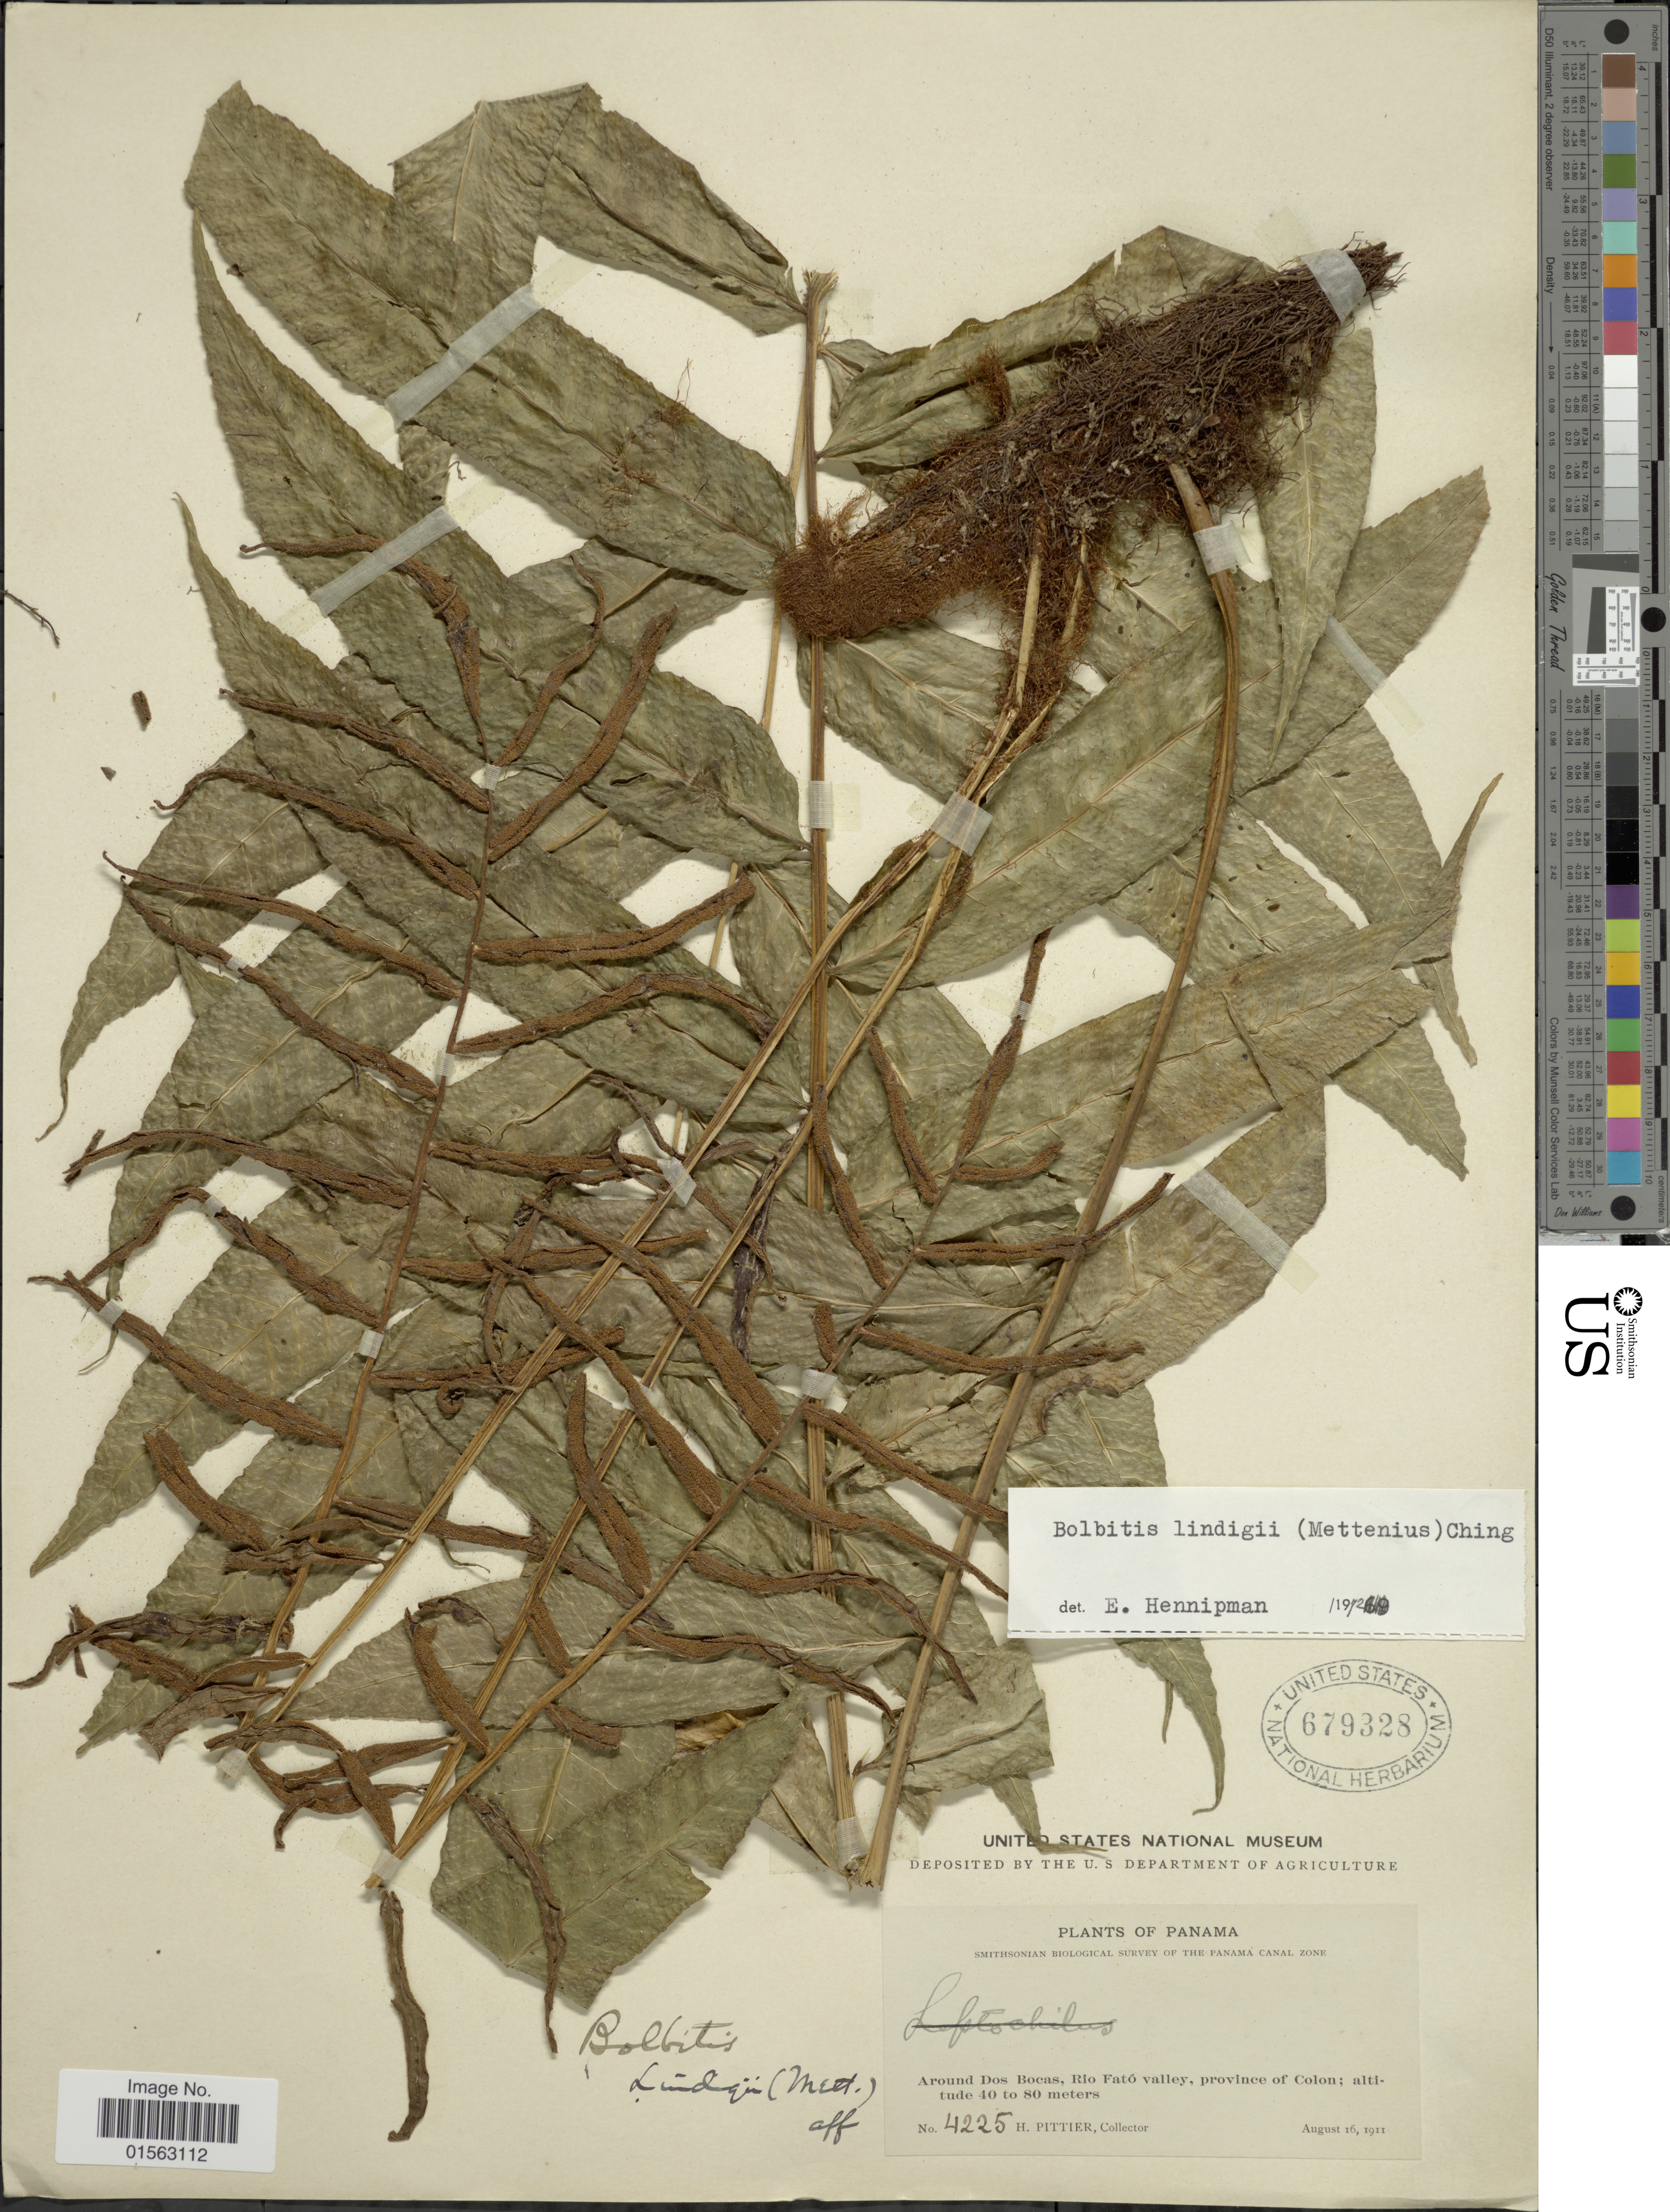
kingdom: Plantae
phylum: Tracheophyta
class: Polypodiopsida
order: Polypodiales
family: Dryopteridaceae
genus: Mickelia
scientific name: Mickelia lindigii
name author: (Mett.) R.C. Moran et al.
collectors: H. F. Pittier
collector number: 4225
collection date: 1911-08-16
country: Panama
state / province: Colón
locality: Panama, around Dos Bocas, Rio Fató valley, province of Colon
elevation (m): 40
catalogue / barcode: US 679328